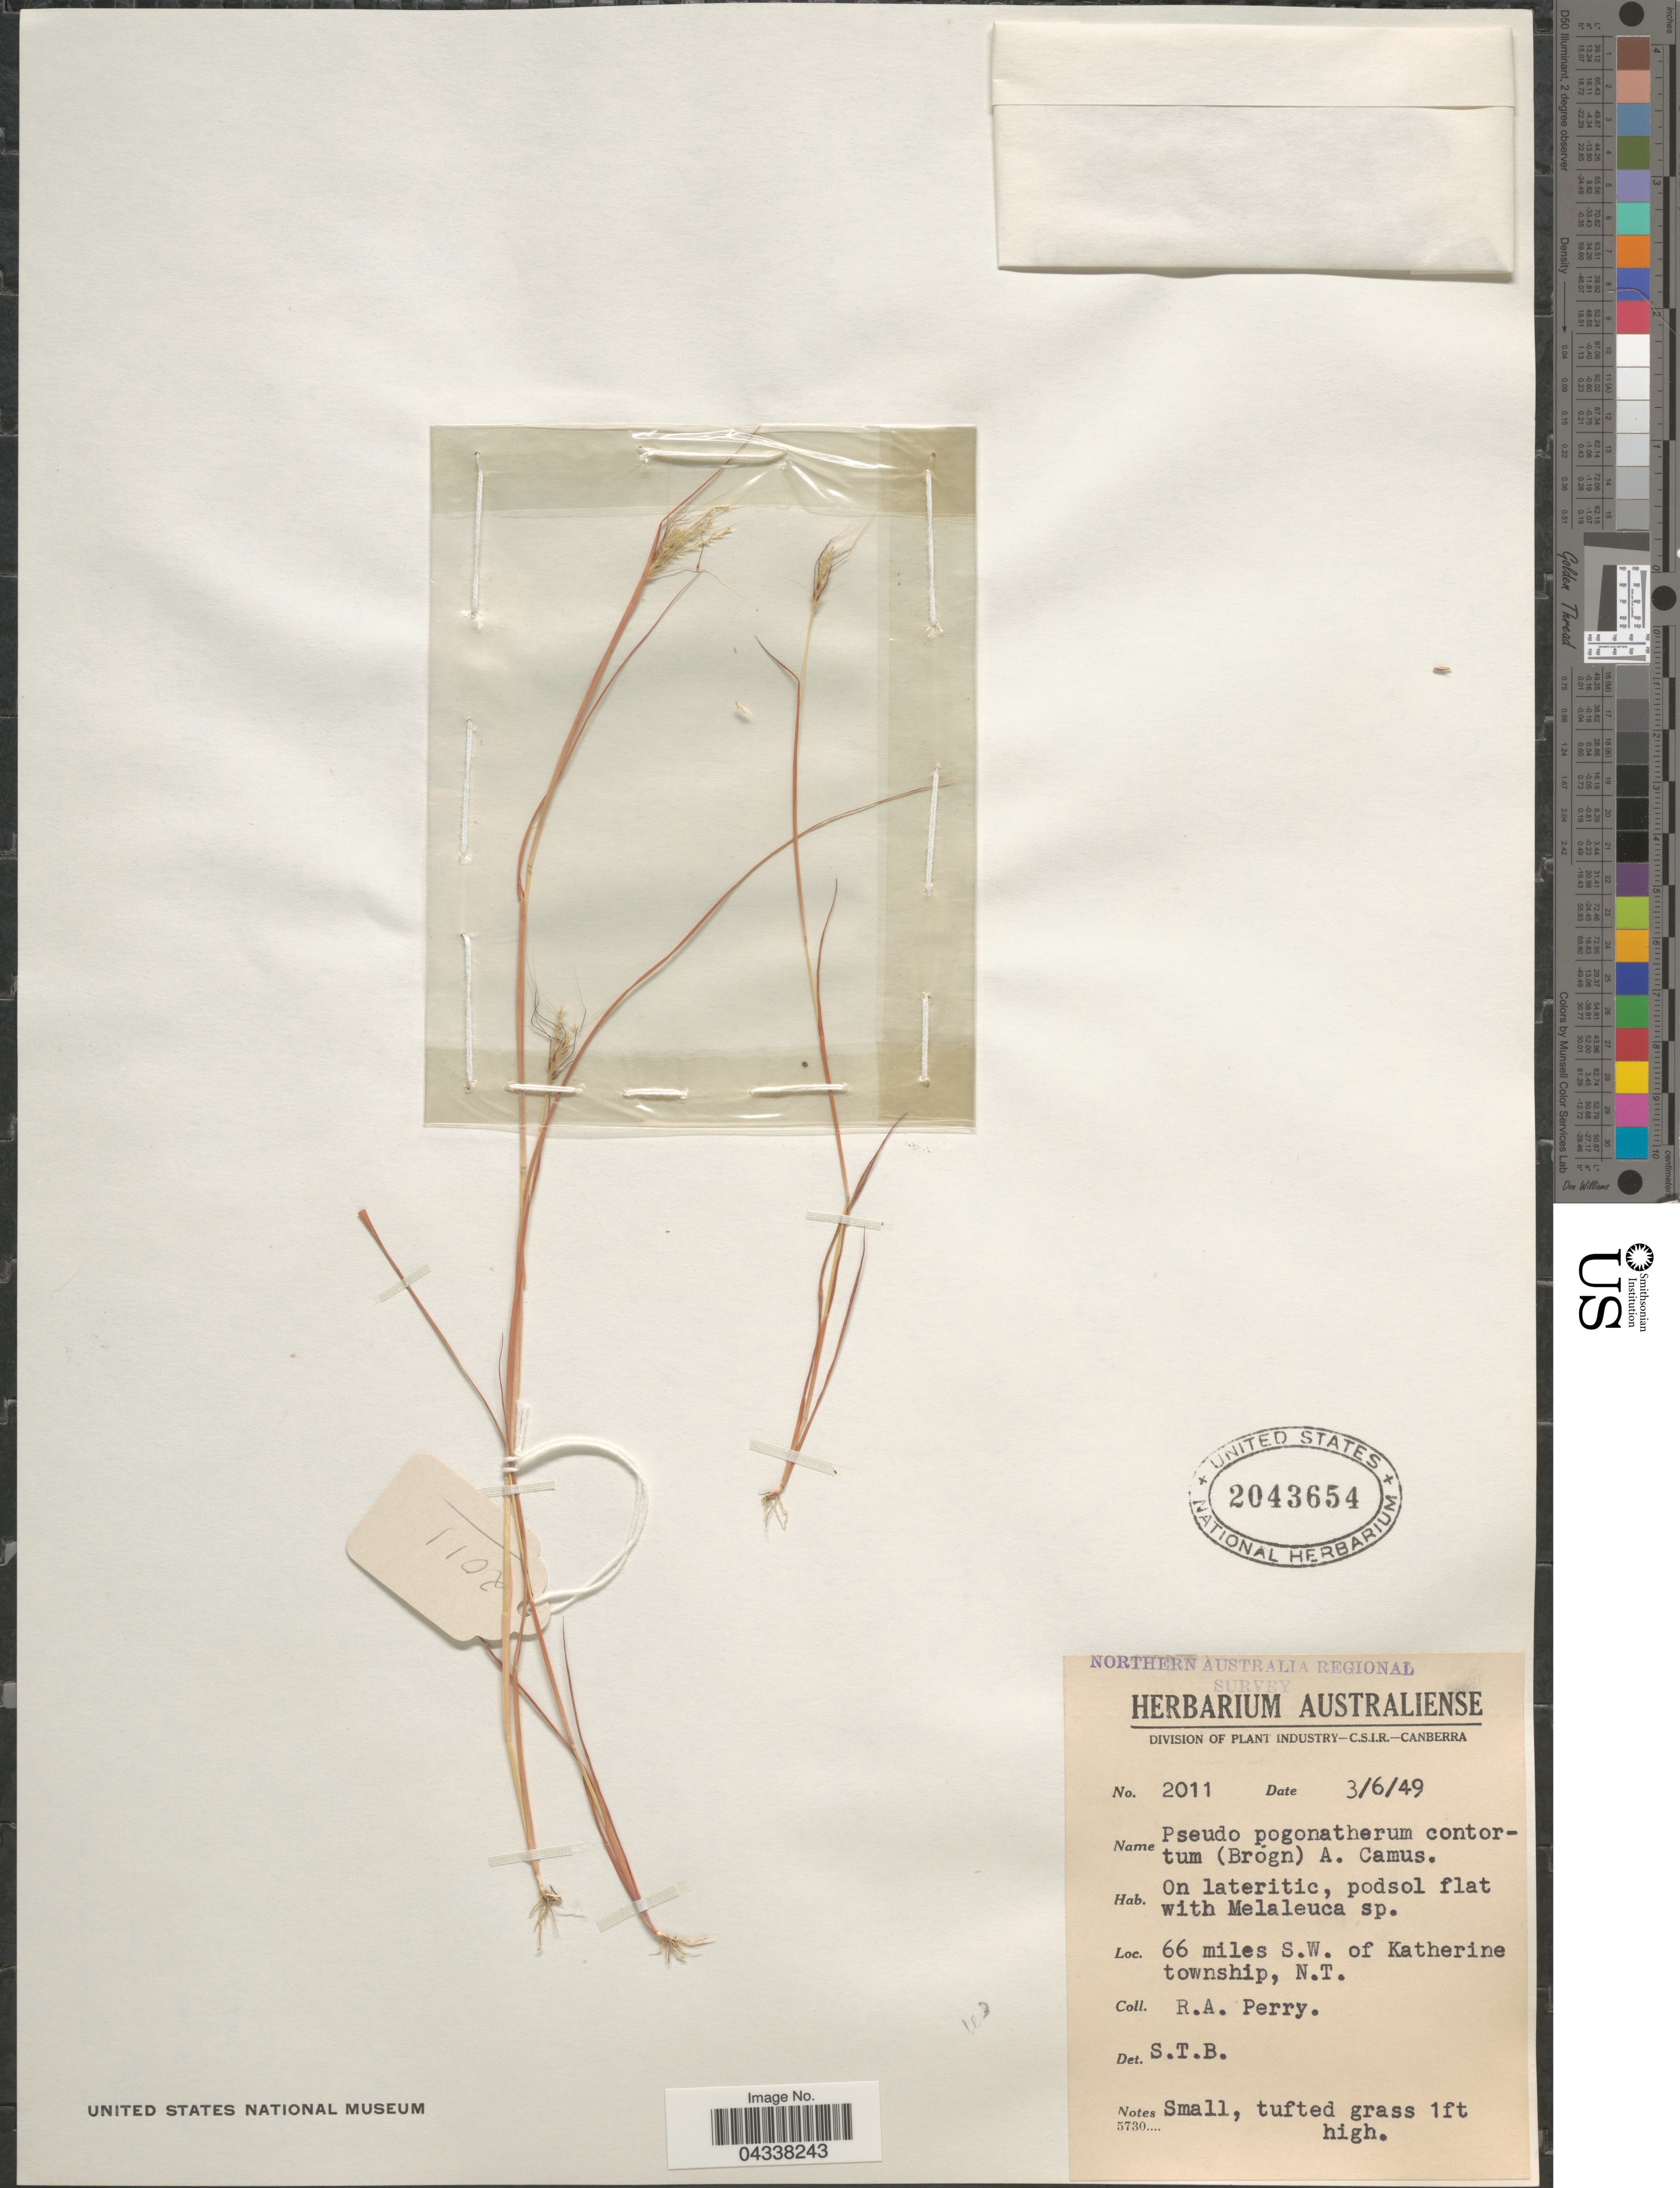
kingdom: Plantae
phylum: Tracheophyta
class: Liliopsida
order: Poales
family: Poaceae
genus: Pseudopogonatherum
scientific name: Pseudopogonatherum contortum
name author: A. Camus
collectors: Perry, R. A.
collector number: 2011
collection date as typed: Transcribed d/m/y: 3/6/49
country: Australia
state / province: Northern Territory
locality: Northern Australia Regional Survey. 66 miles S.W. of Katherine township.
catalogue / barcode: US 2043654